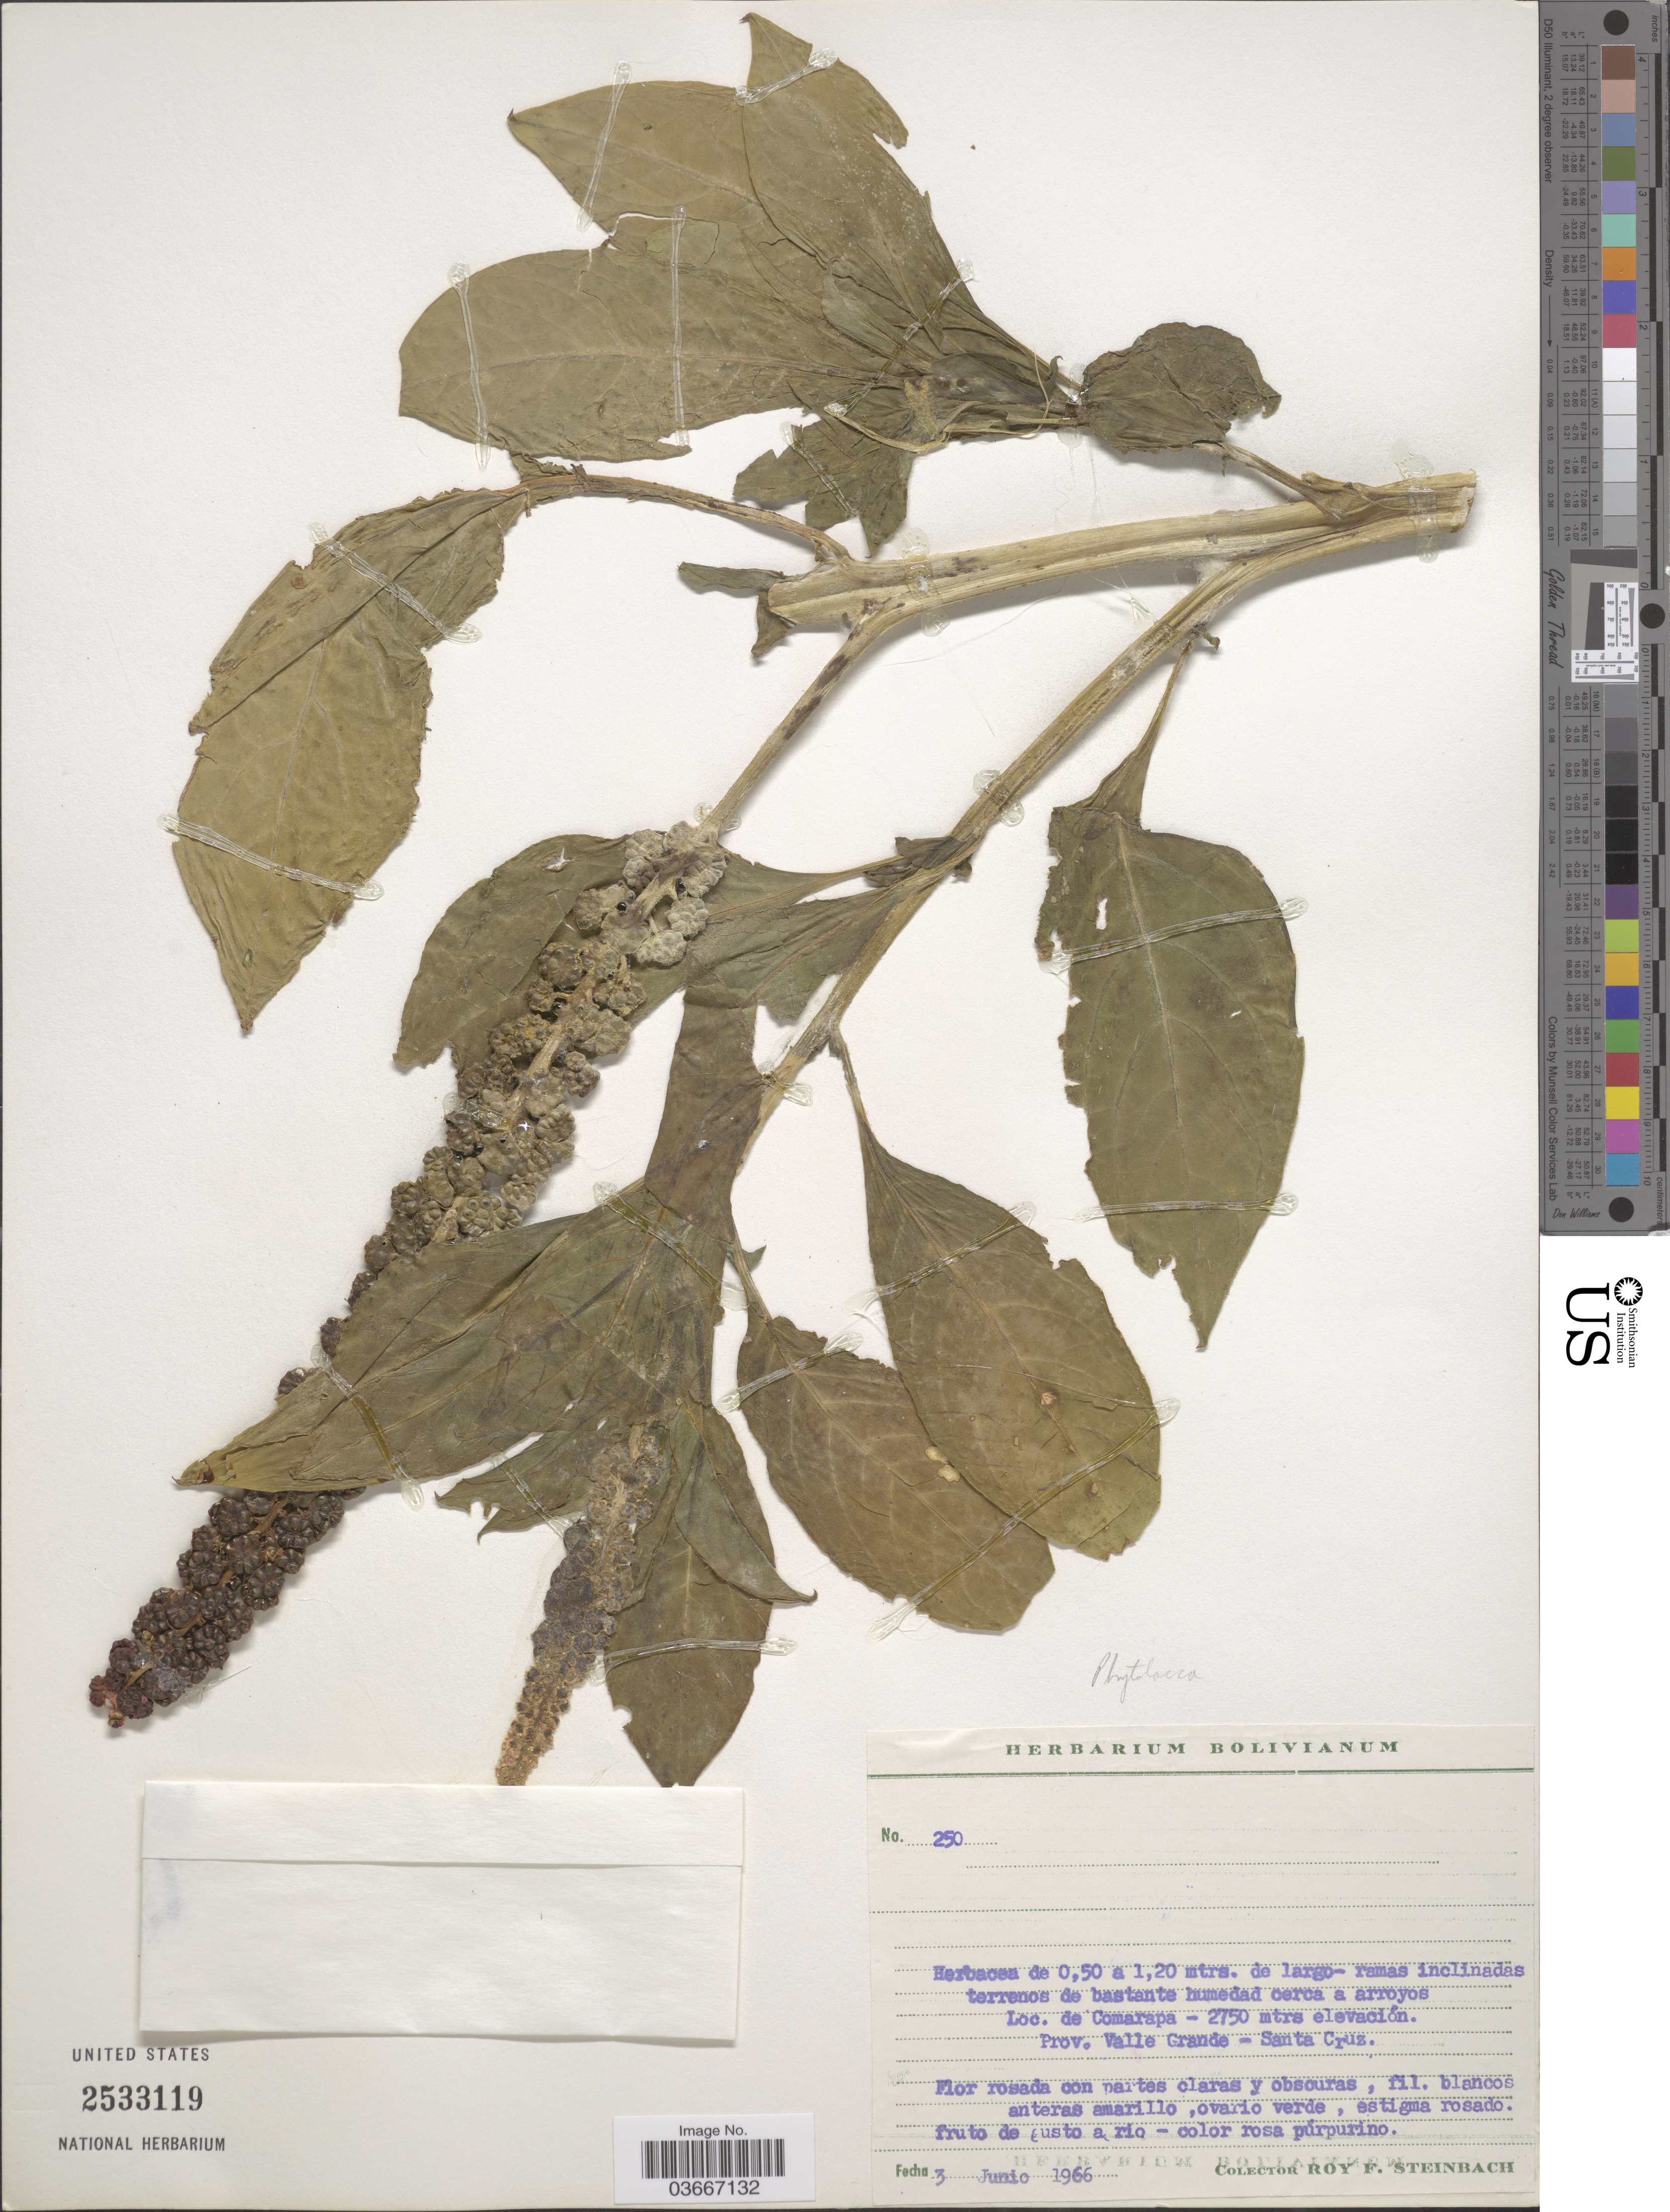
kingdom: Plantae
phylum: Tracheophyta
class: Magnoliopsida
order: Caryophyllales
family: Phytolaccaceae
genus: Phytolacca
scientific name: Phytolacca sp.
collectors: R. F. Steinbach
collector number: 250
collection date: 1966-06-03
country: Bolivia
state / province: Santa Cruz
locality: De Comarapa. Prov. Valle Grande - Santa Cruz.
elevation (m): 2750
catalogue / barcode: US 2533119